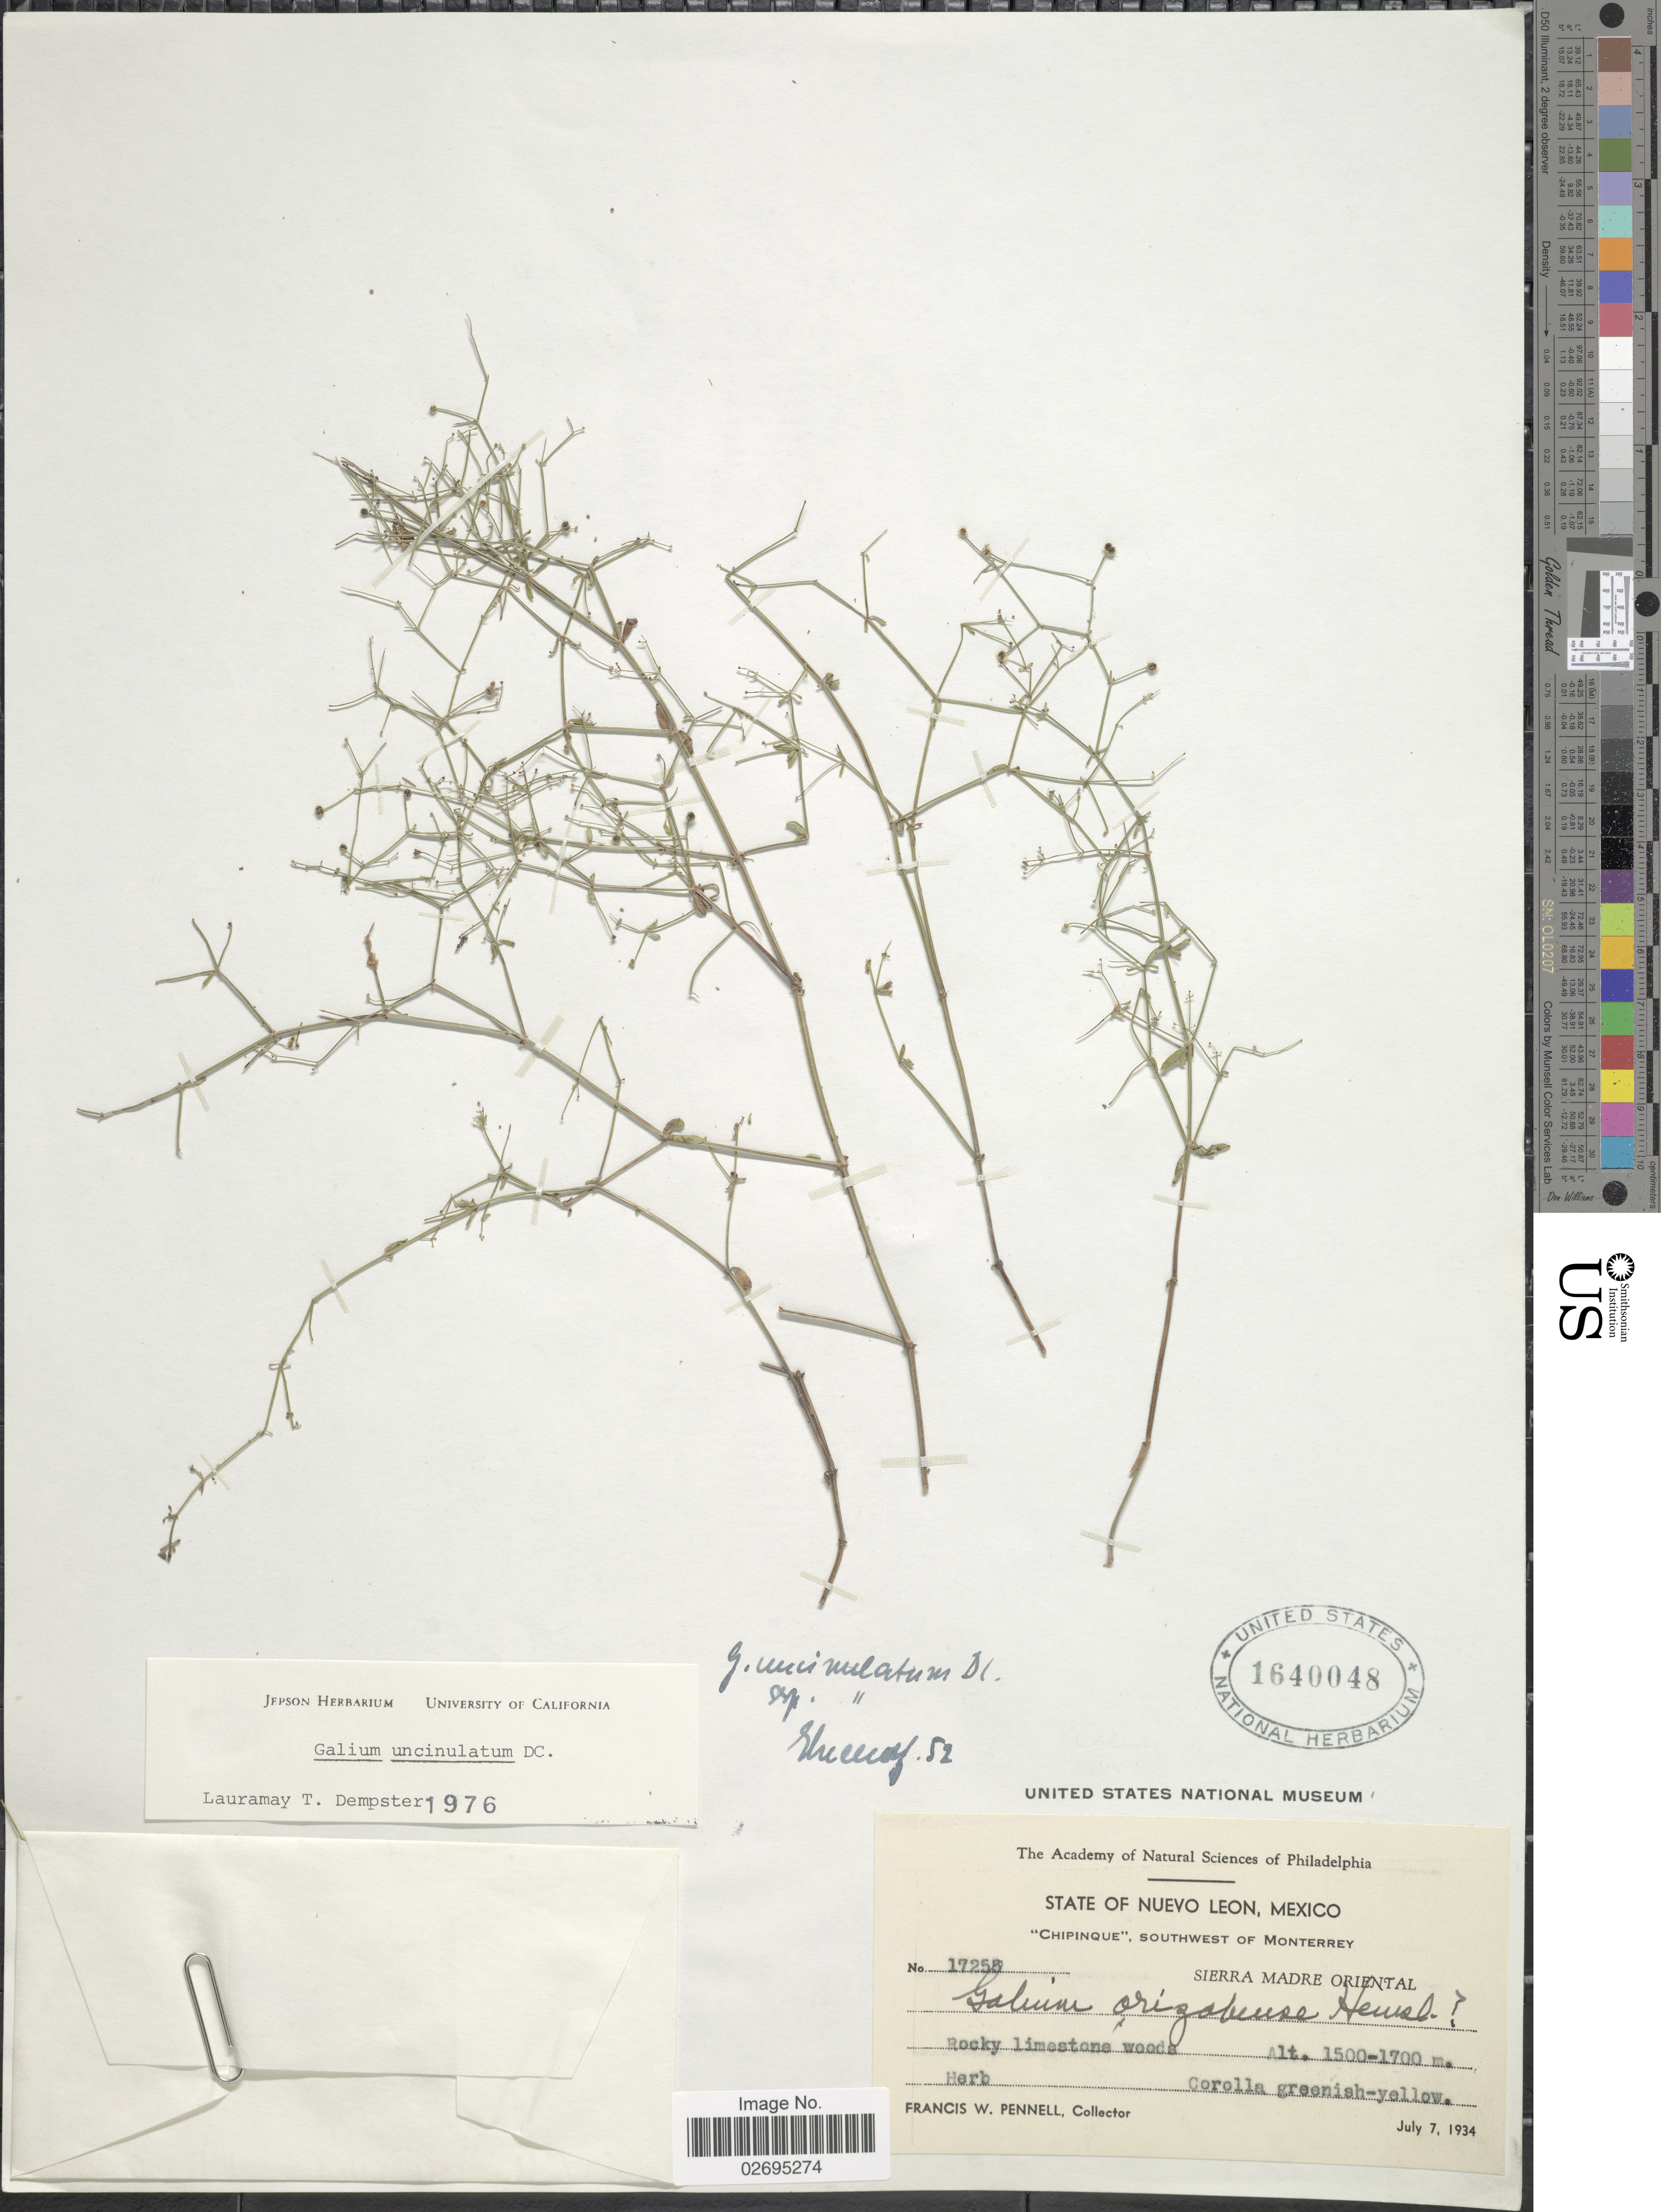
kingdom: Plantae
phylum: Tracheophyta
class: Magnoliopsida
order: Gentianales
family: Rubiaceae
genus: Galium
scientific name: Galium uncinulatum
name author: DC.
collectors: F. W. Pennell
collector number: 17255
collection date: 1934-07-07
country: Mexico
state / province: Nuevo León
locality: Chipinque, Southwest of Monterrey, Sierra Madre Oriental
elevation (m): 1500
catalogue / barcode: US 1640048